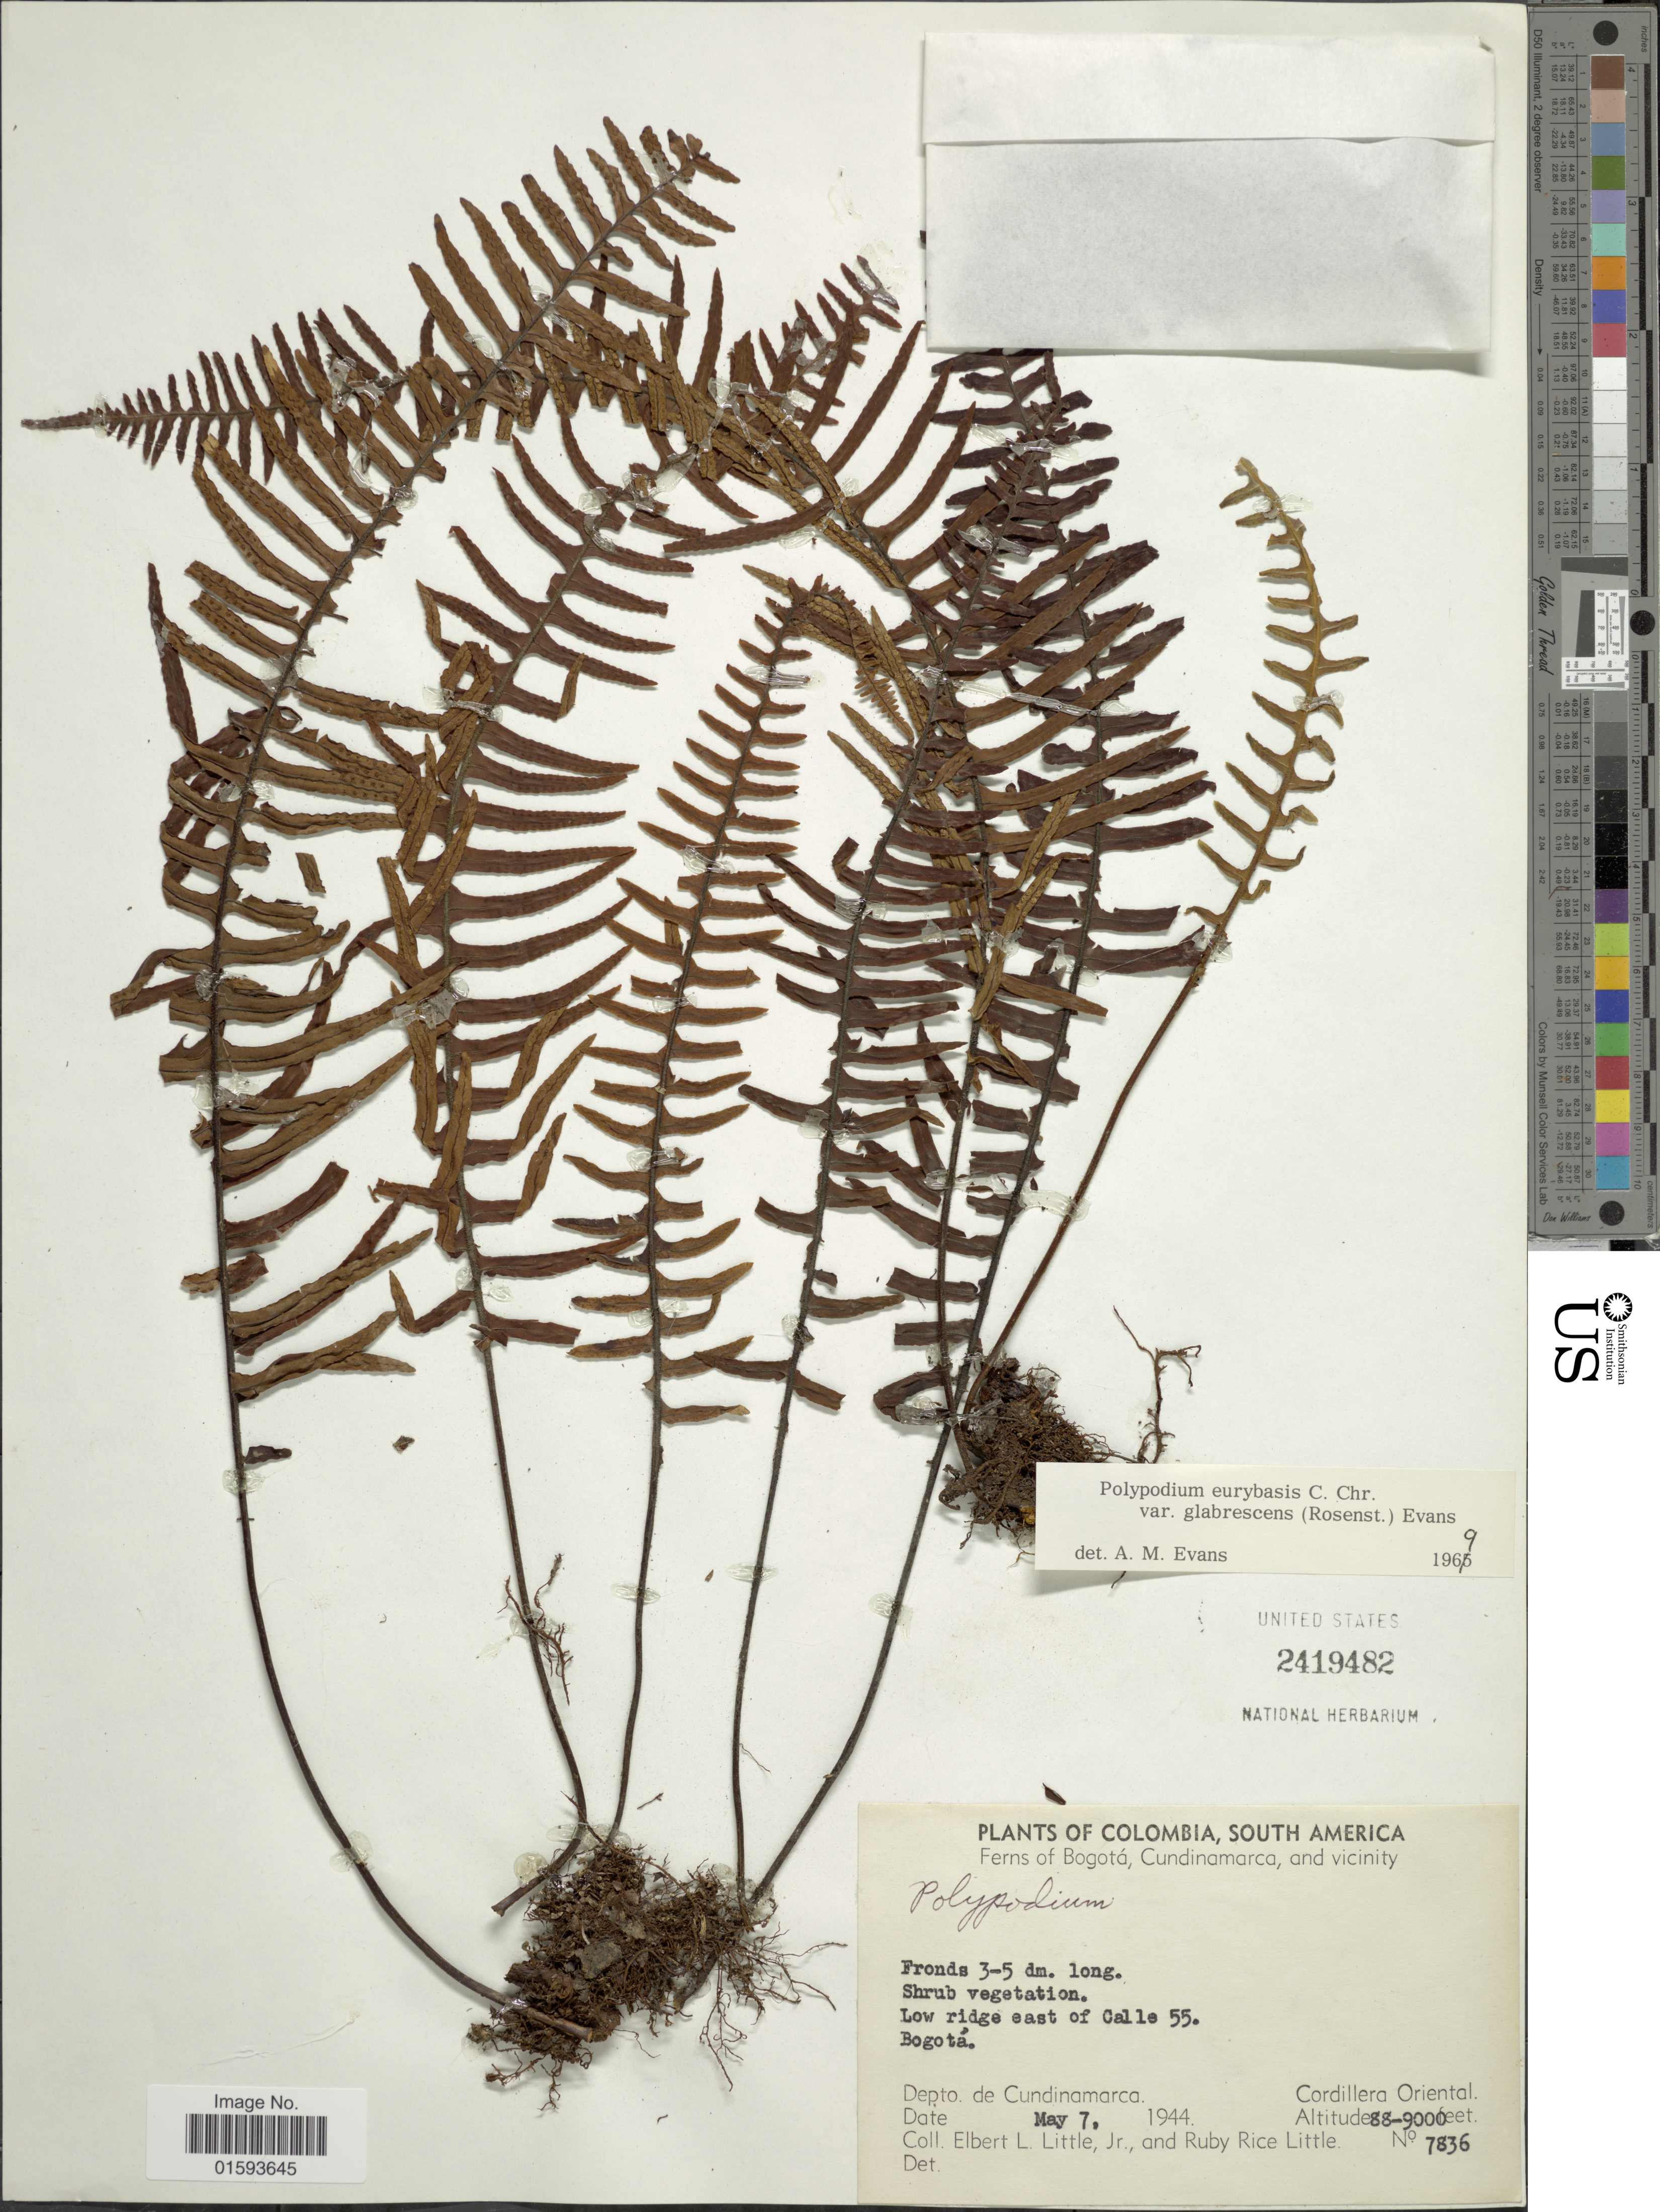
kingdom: Plantae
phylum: Tracheophyta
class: Polypodiopsida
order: Polypodiales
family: Polypodiaceae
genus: Pecluma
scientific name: Pecluma eurybasis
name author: (C. Chr.) M.G. Price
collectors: E. L. Little & R. R. Little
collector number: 7836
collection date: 1944-05-07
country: Colombia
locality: Ferns of Bogota, Cundinamarca, and vicinity, Low ridge east of Calle 553 Bogota, Cordillera Oriental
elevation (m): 2682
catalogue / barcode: US 2419482